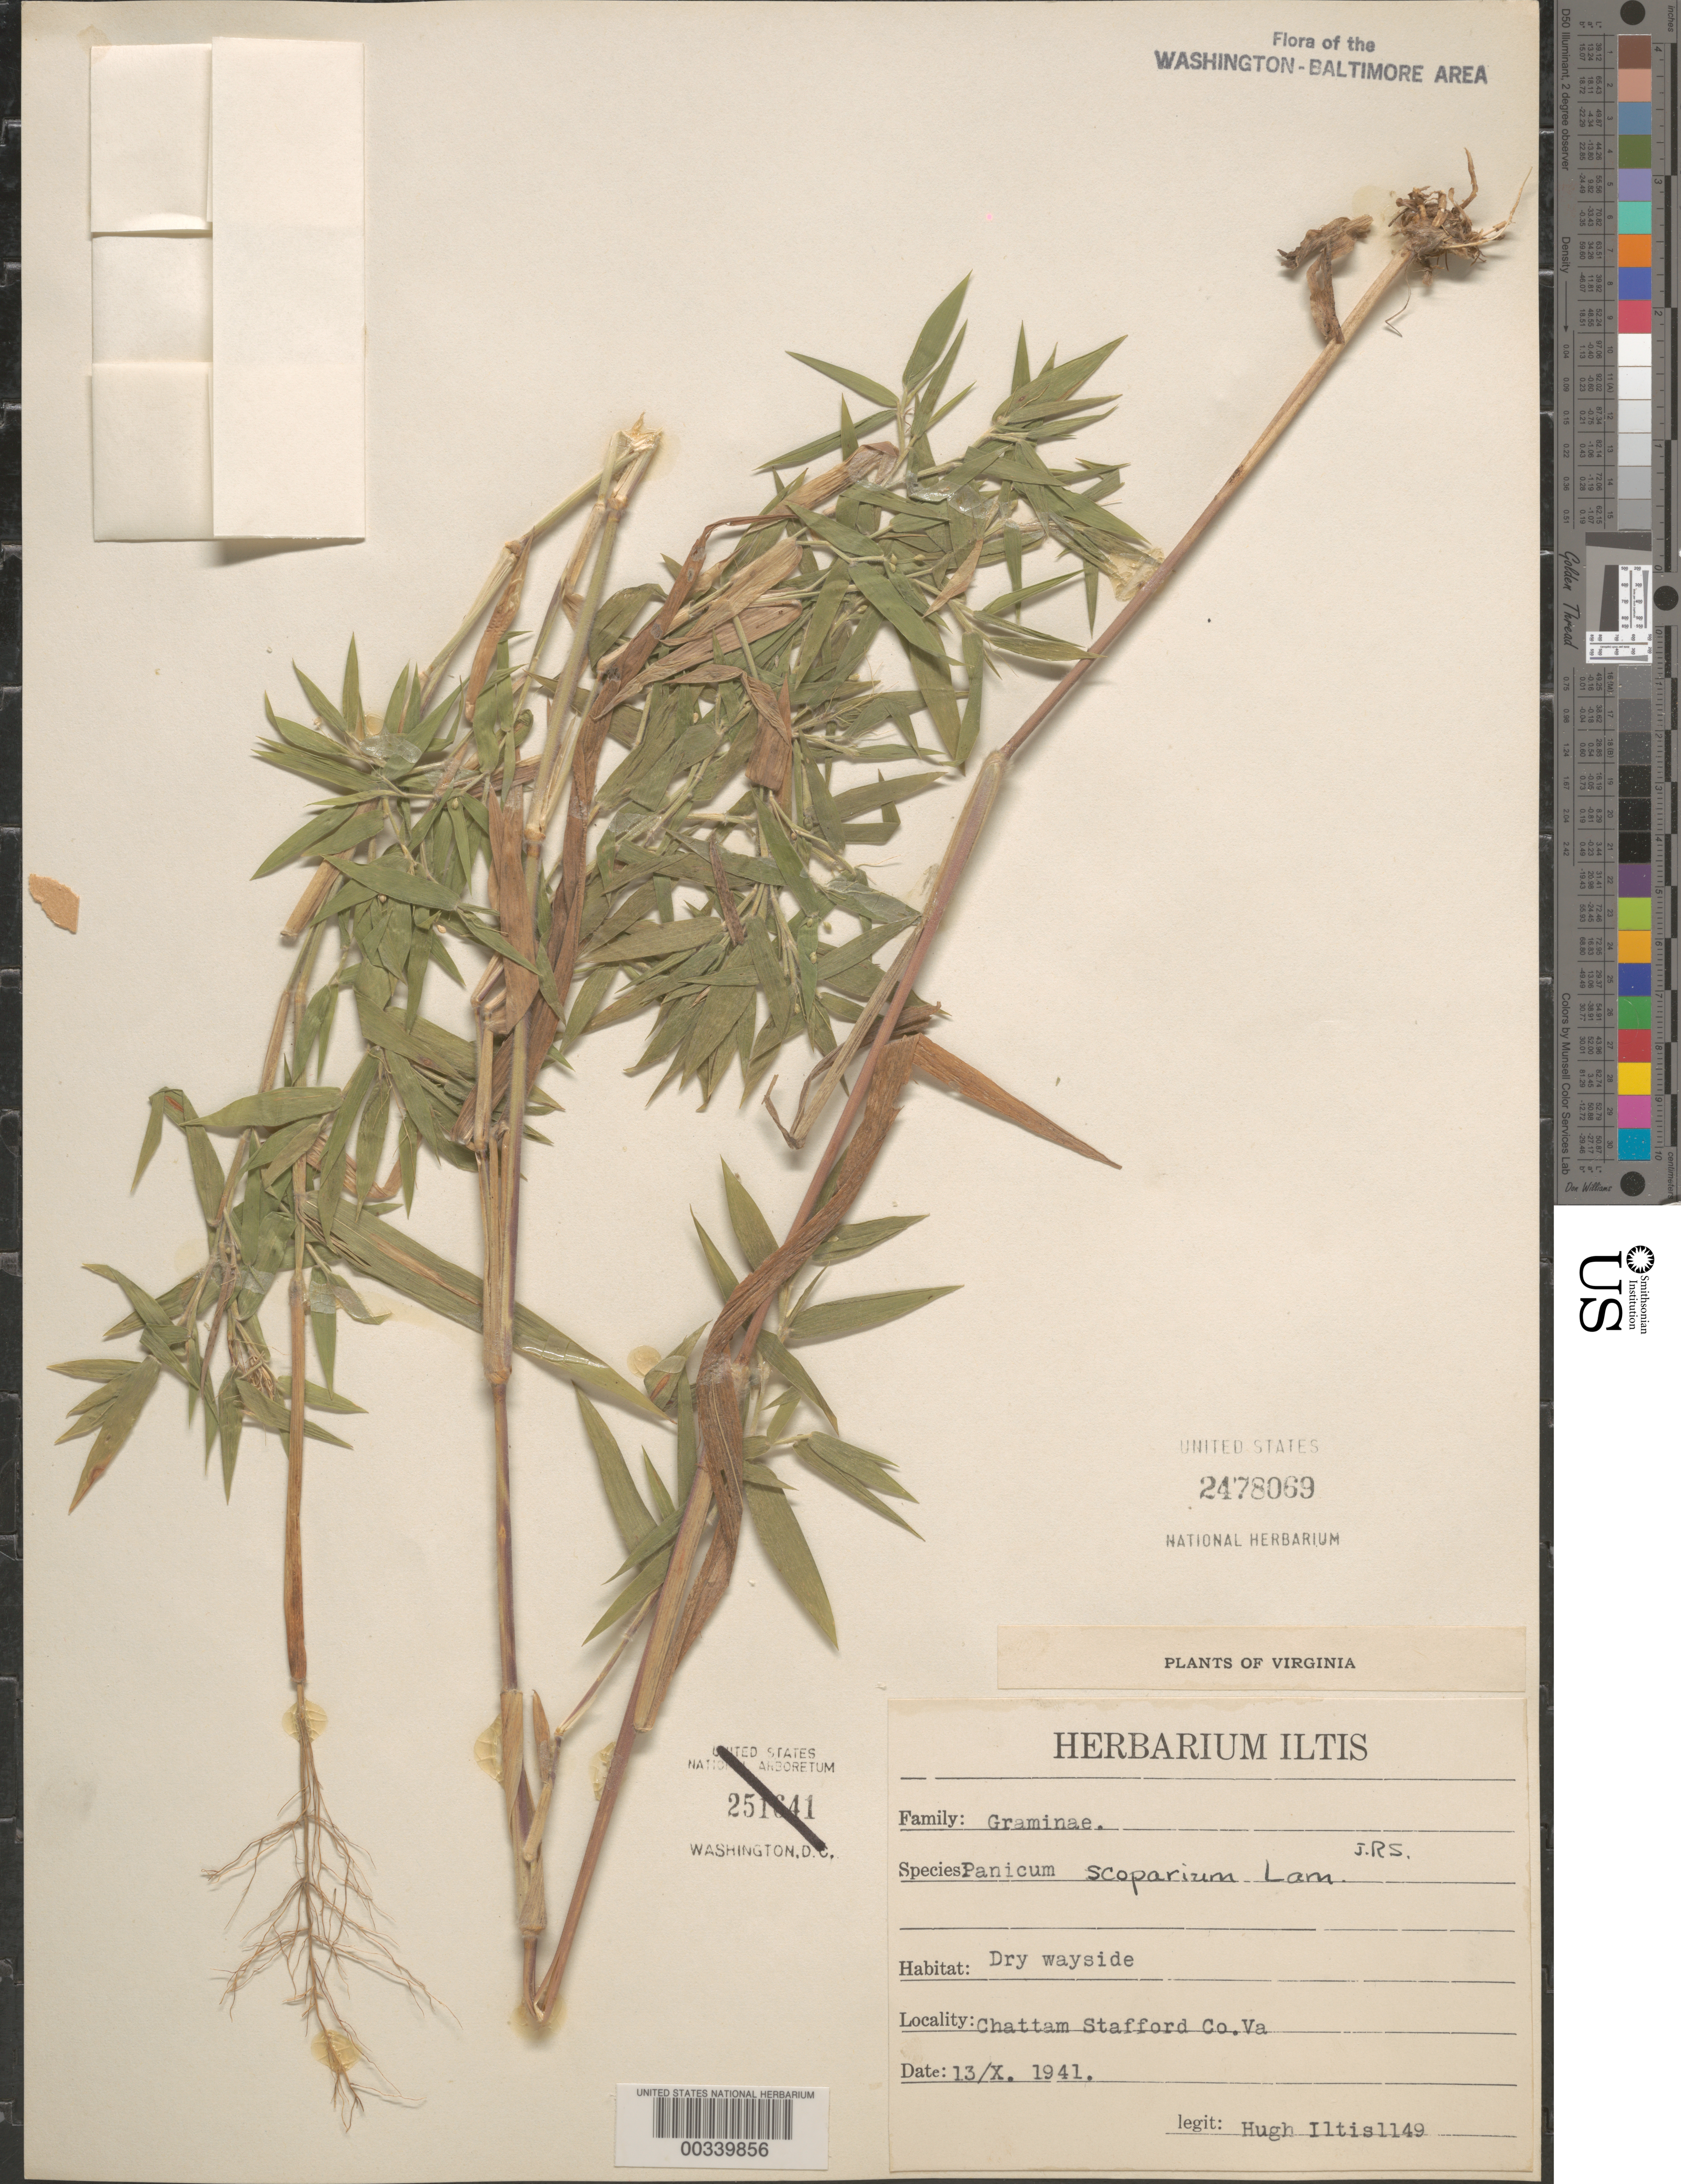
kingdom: Plantae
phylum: Tracheophyta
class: Liliopsida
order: Poales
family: Poaceae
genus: Dichanthelium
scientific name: Dichanthelium scoparium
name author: (Lam.) Gould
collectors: H. H. Iltis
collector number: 1149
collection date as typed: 13 Oct 1941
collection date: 1941-10-13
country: United States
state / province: Virginia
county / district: Stafford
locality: Chattam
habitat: Dry wayside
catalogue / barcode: US 2478069